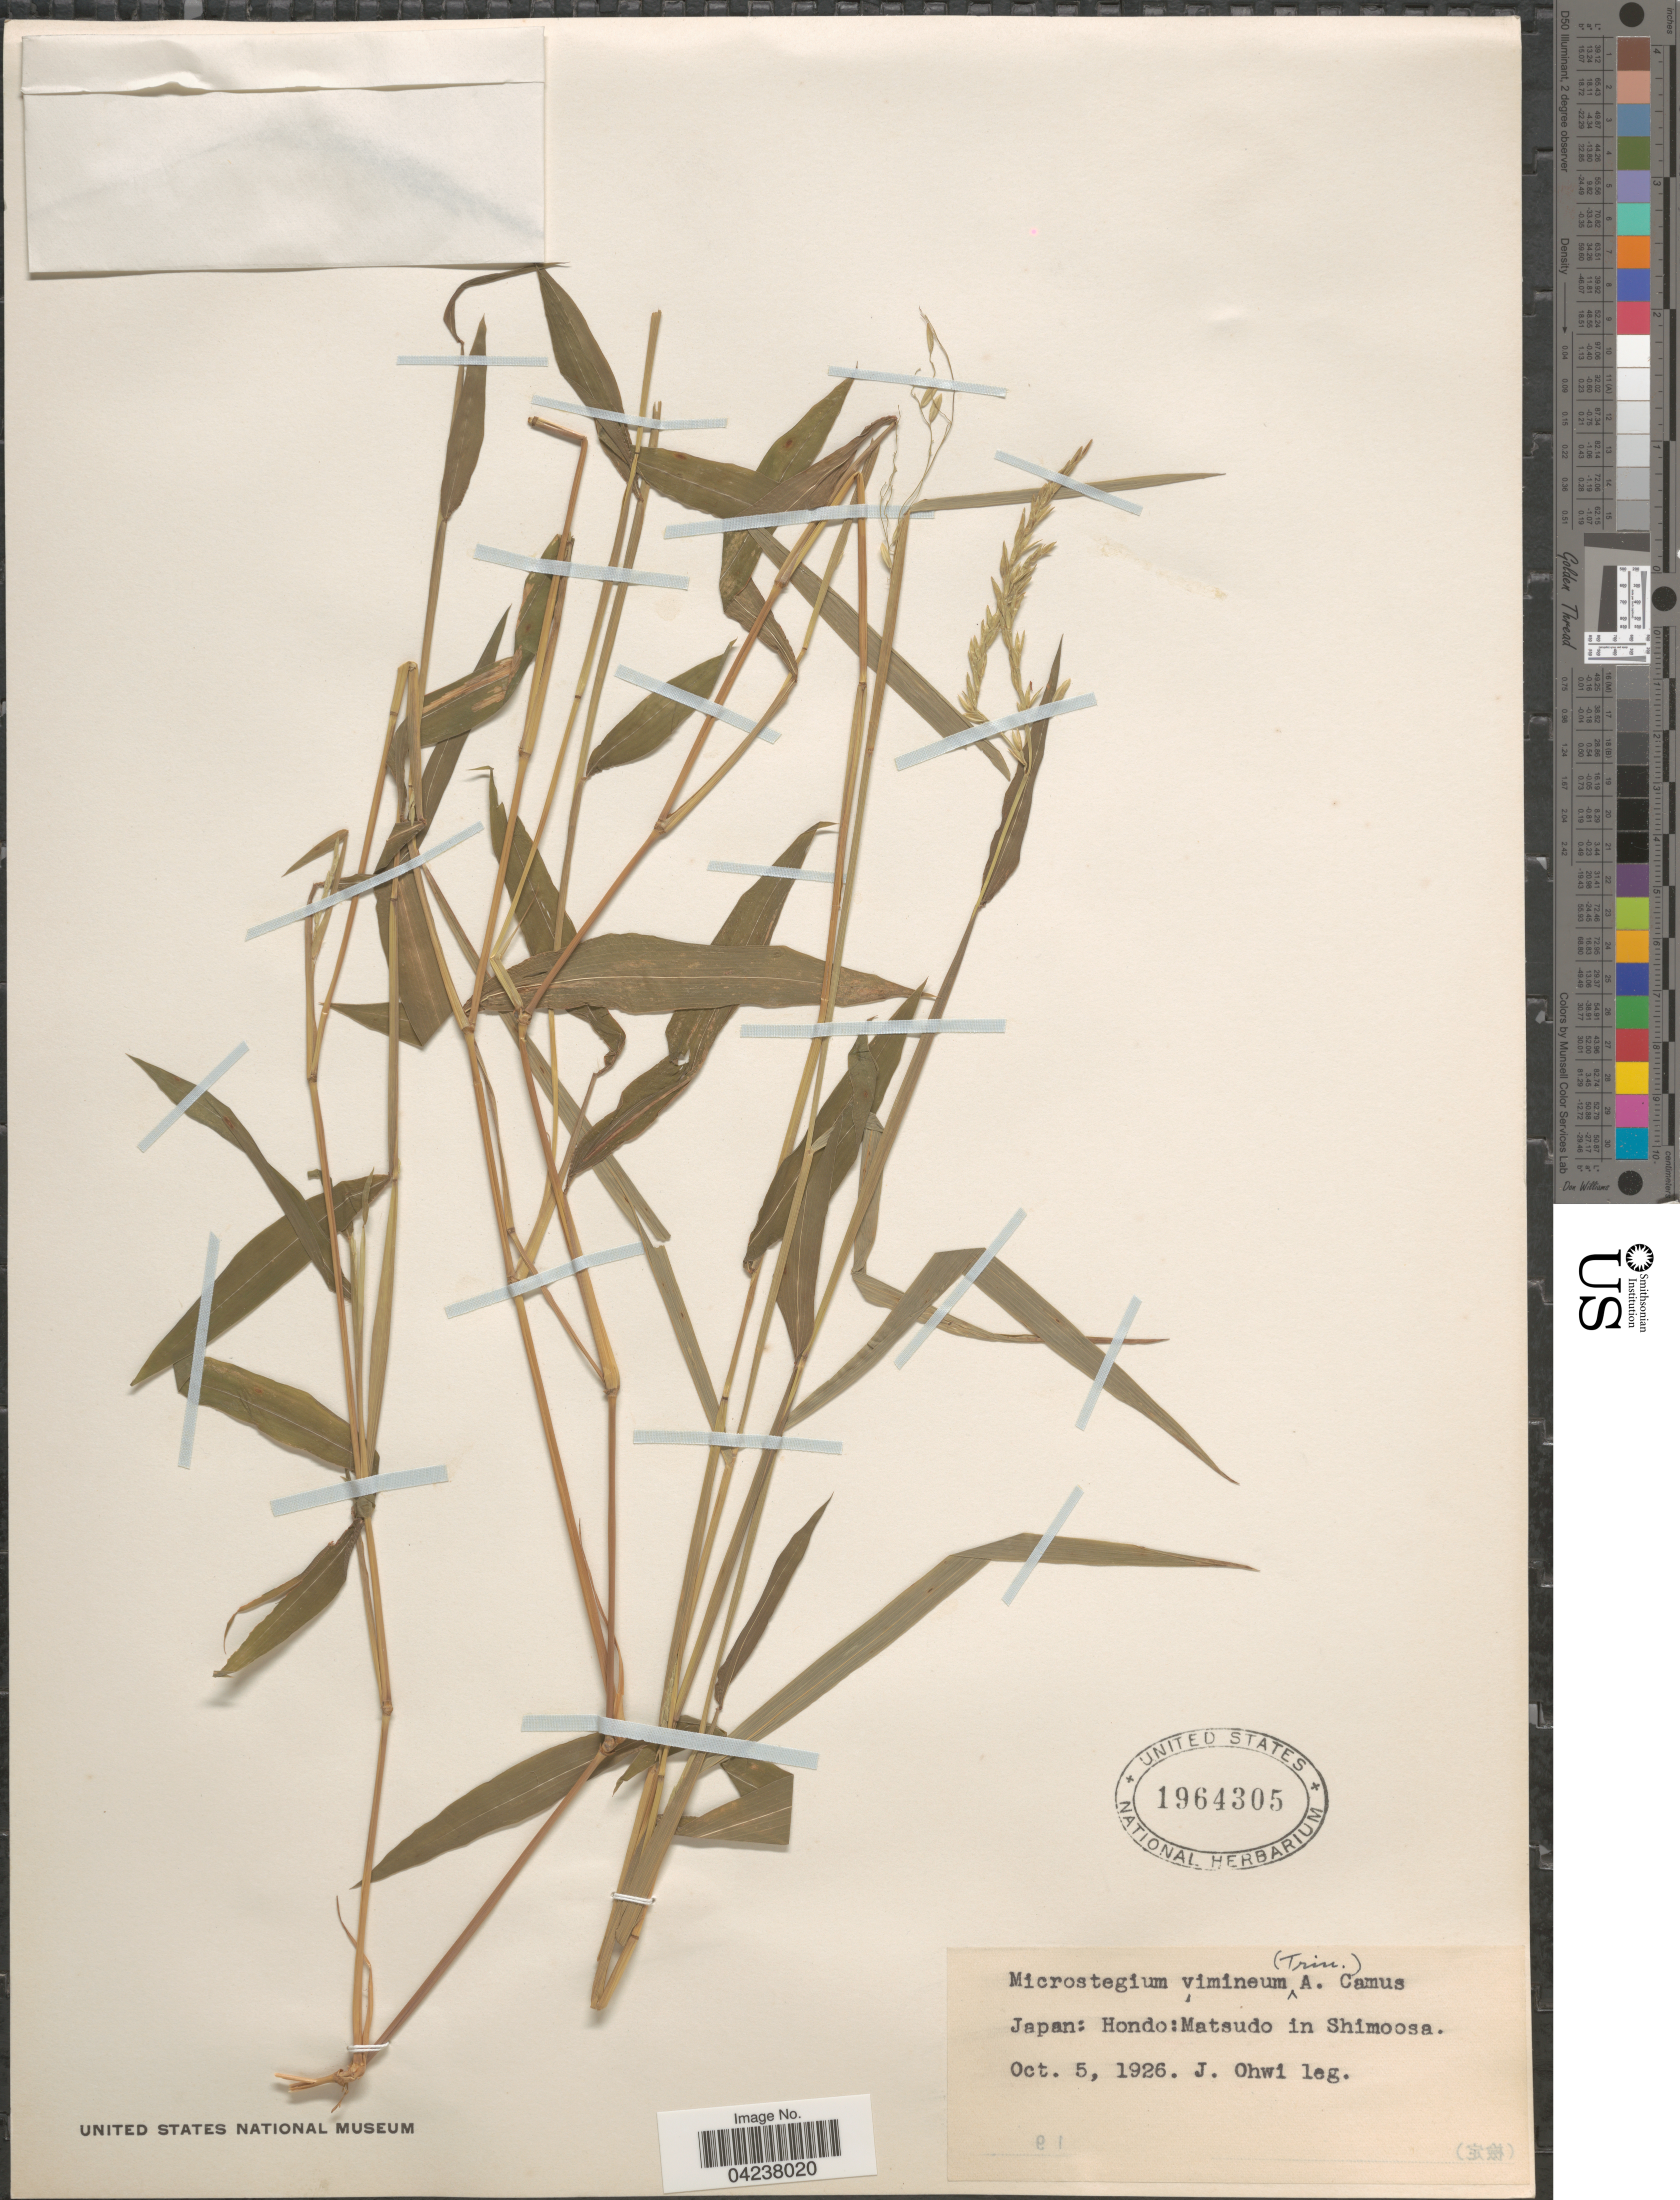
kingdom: Plantae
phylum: Tracheophyta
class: Liliopsida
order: Poales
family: Poaceae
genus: Microstegium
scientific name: Microstegium vimineum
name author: (Trin.) A. Camus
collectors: J. Ohwi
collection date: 1926-10-05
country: Japan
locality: Hondo: Matsudo in Shimoosa.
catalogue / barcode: US 1964305